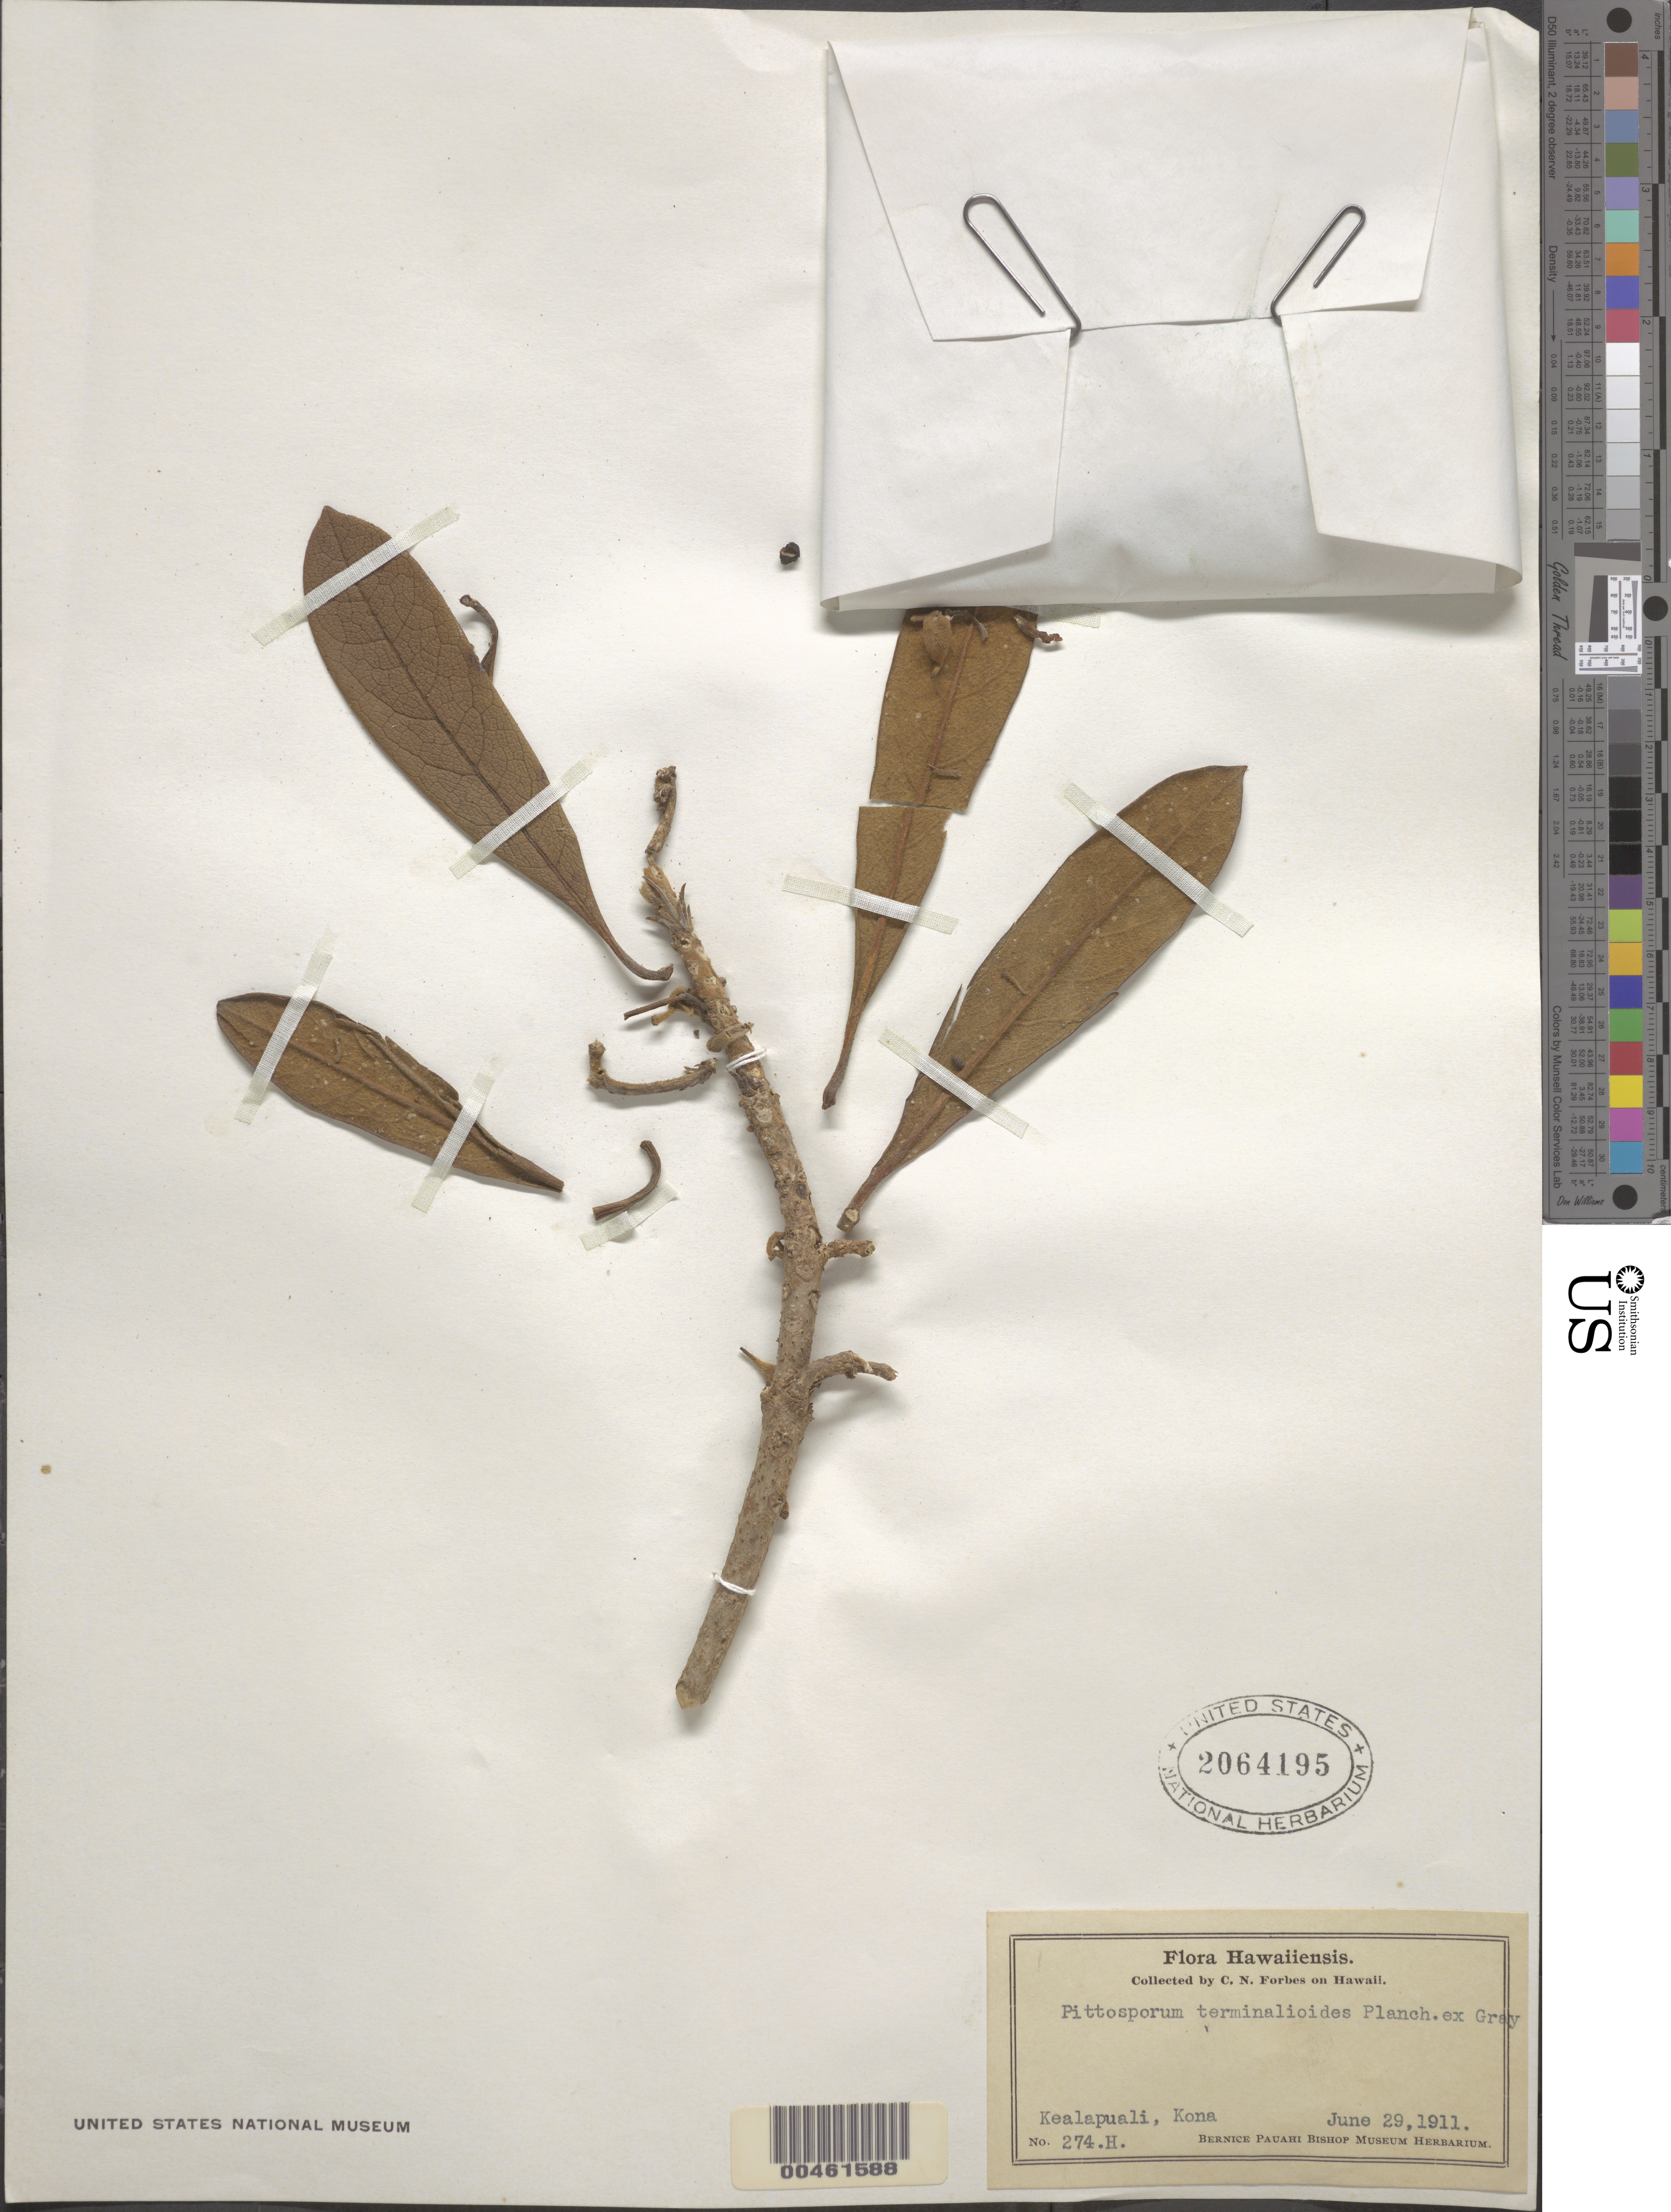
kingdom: Plantae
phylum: Tracheophyta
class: Magnoliopsida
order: Apiales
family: Pittosporaceae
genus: Pittosporum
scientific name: Pittosporum terminalioides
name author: Planch. ex A. Gray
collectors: C. N. Forbes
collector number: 274.H.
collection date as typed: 29 Jun 1911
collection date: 1911-06-29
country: United States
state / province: Hawaii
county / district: Hawaii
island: Hawaii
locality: Kealapuali, Kona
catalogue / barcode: US 2064195